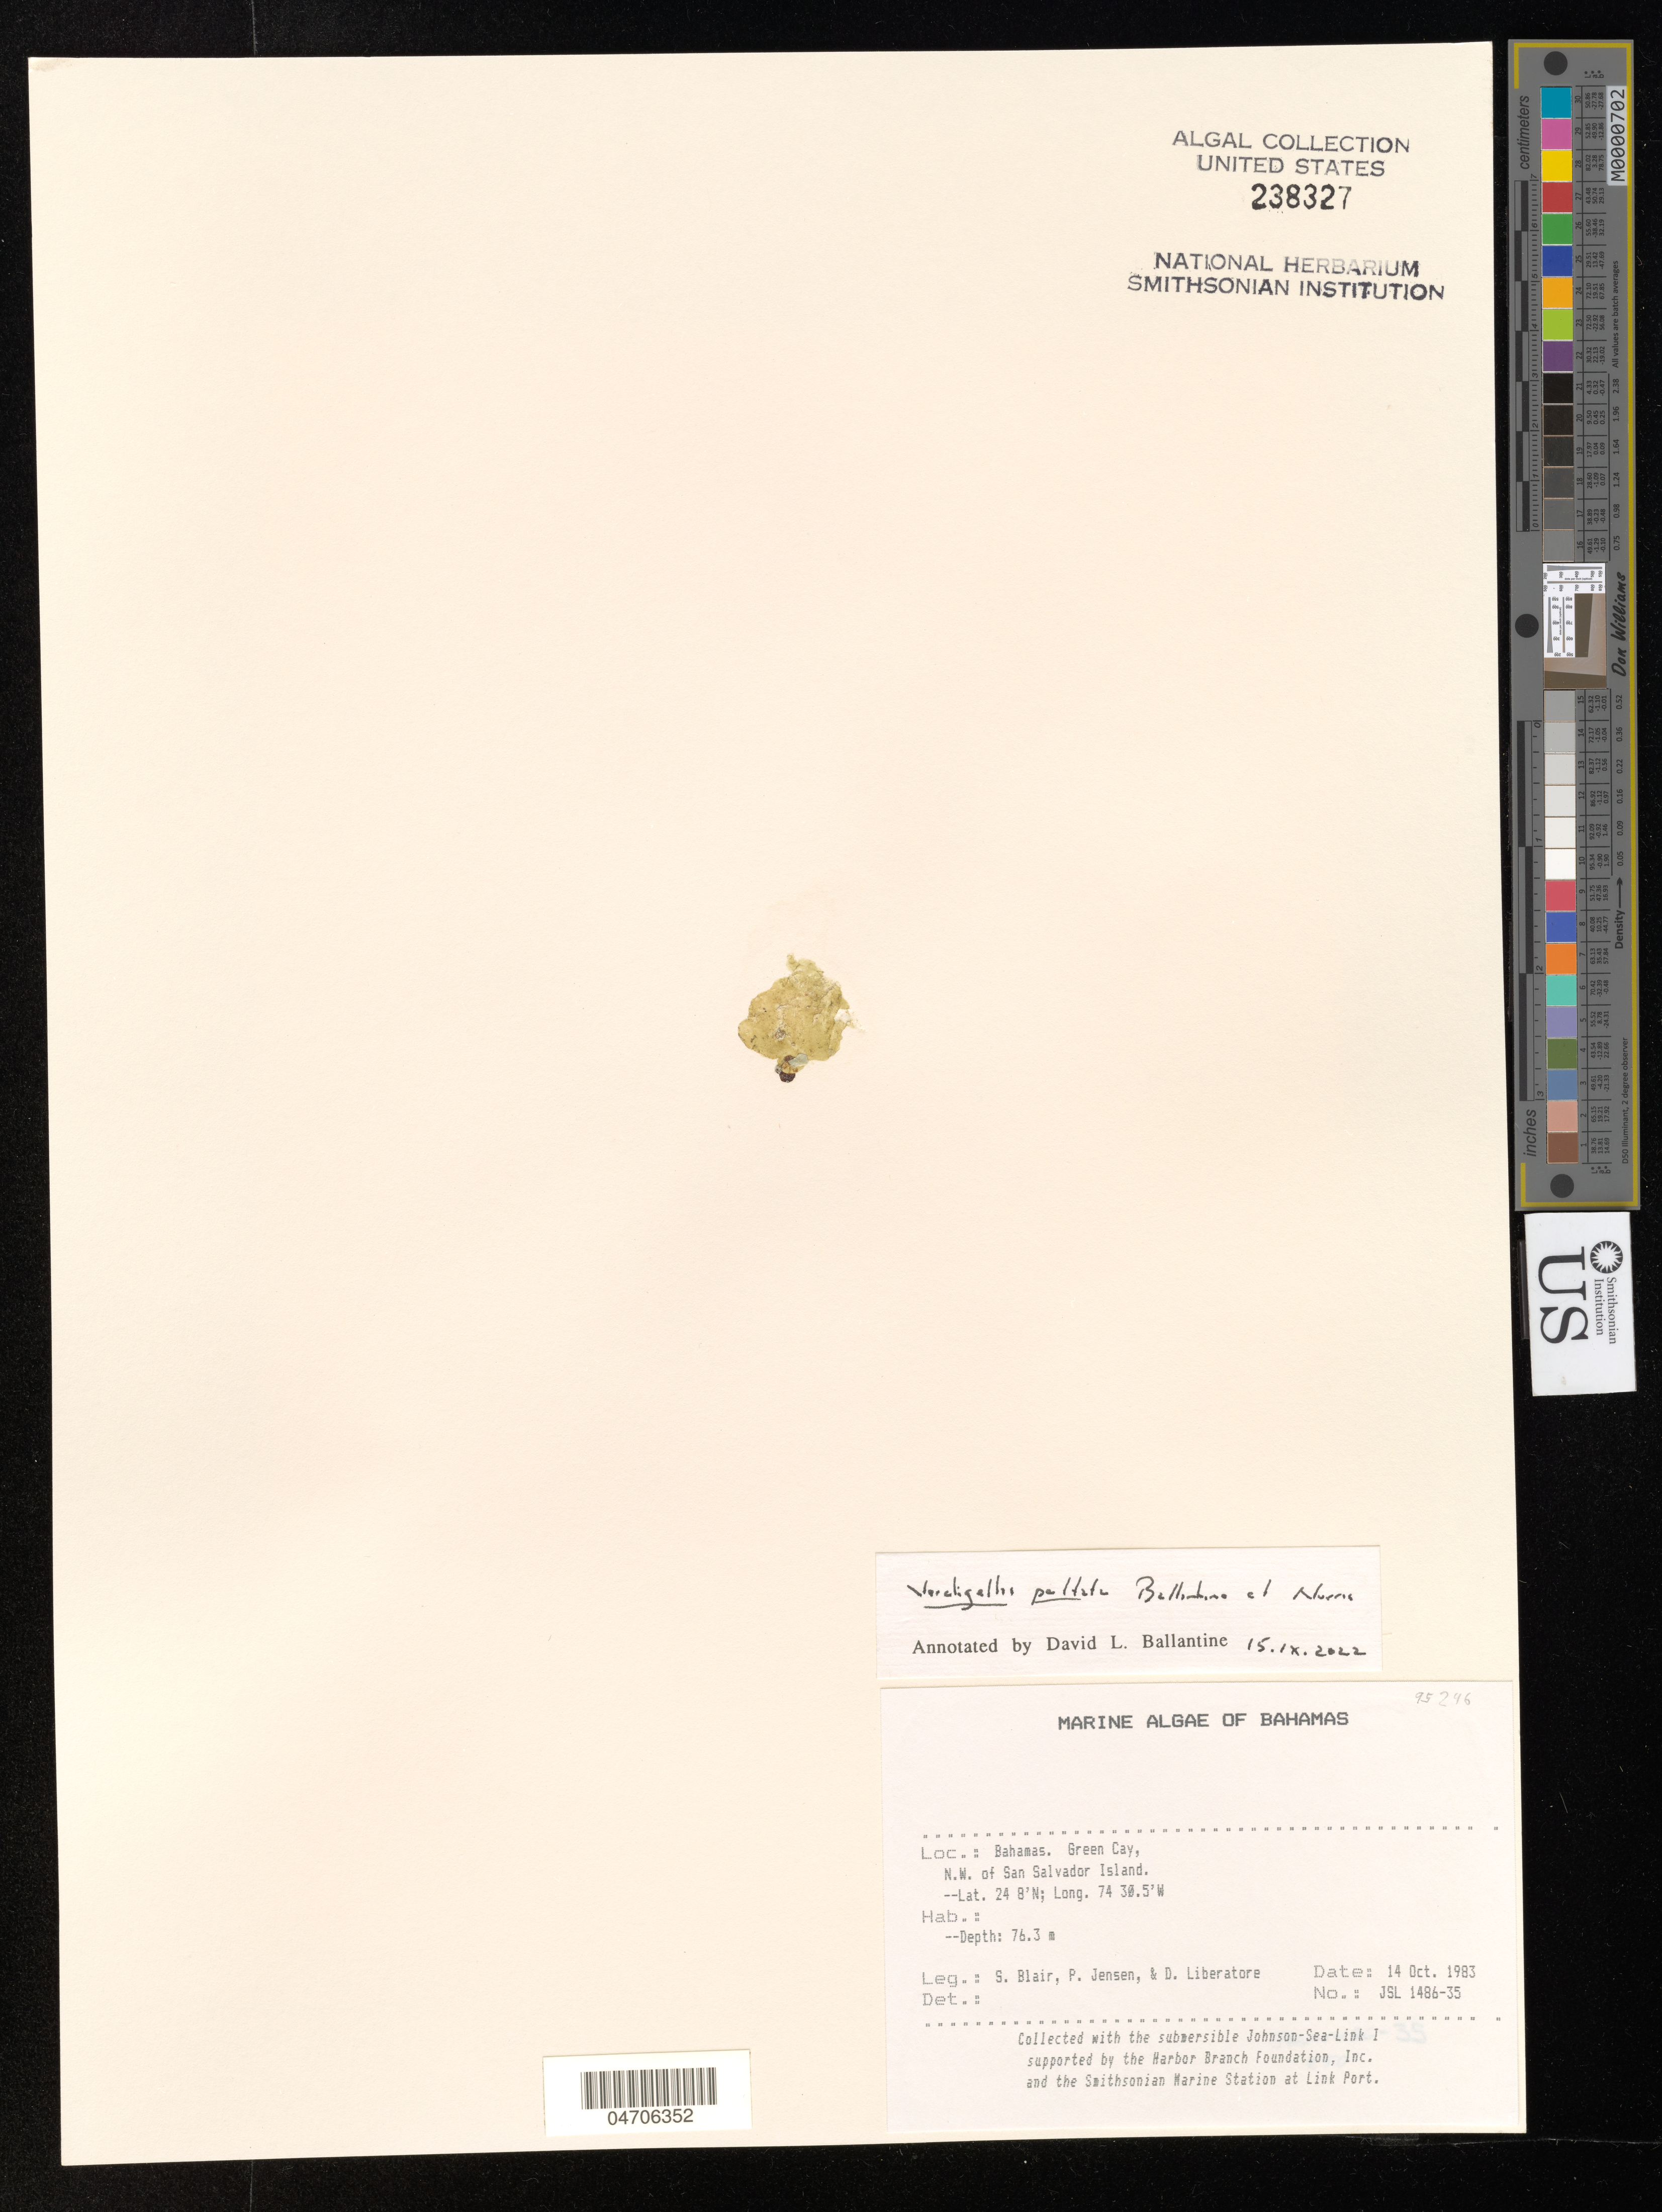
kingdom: Plantae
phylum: Chlorophyta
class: Prasinophyceae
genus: Verdigellas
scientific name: Verdigellas peltata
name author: D.L. Ballant. & J.N. Norris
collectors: S. M. Blair, P. Jensen & D. Liberatore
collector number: JSL1486-35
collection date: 1983-10-14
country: Bahamas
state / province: San Salvador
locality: Green Cay, N. W. of San Salvador Island.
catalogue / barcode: US 238327